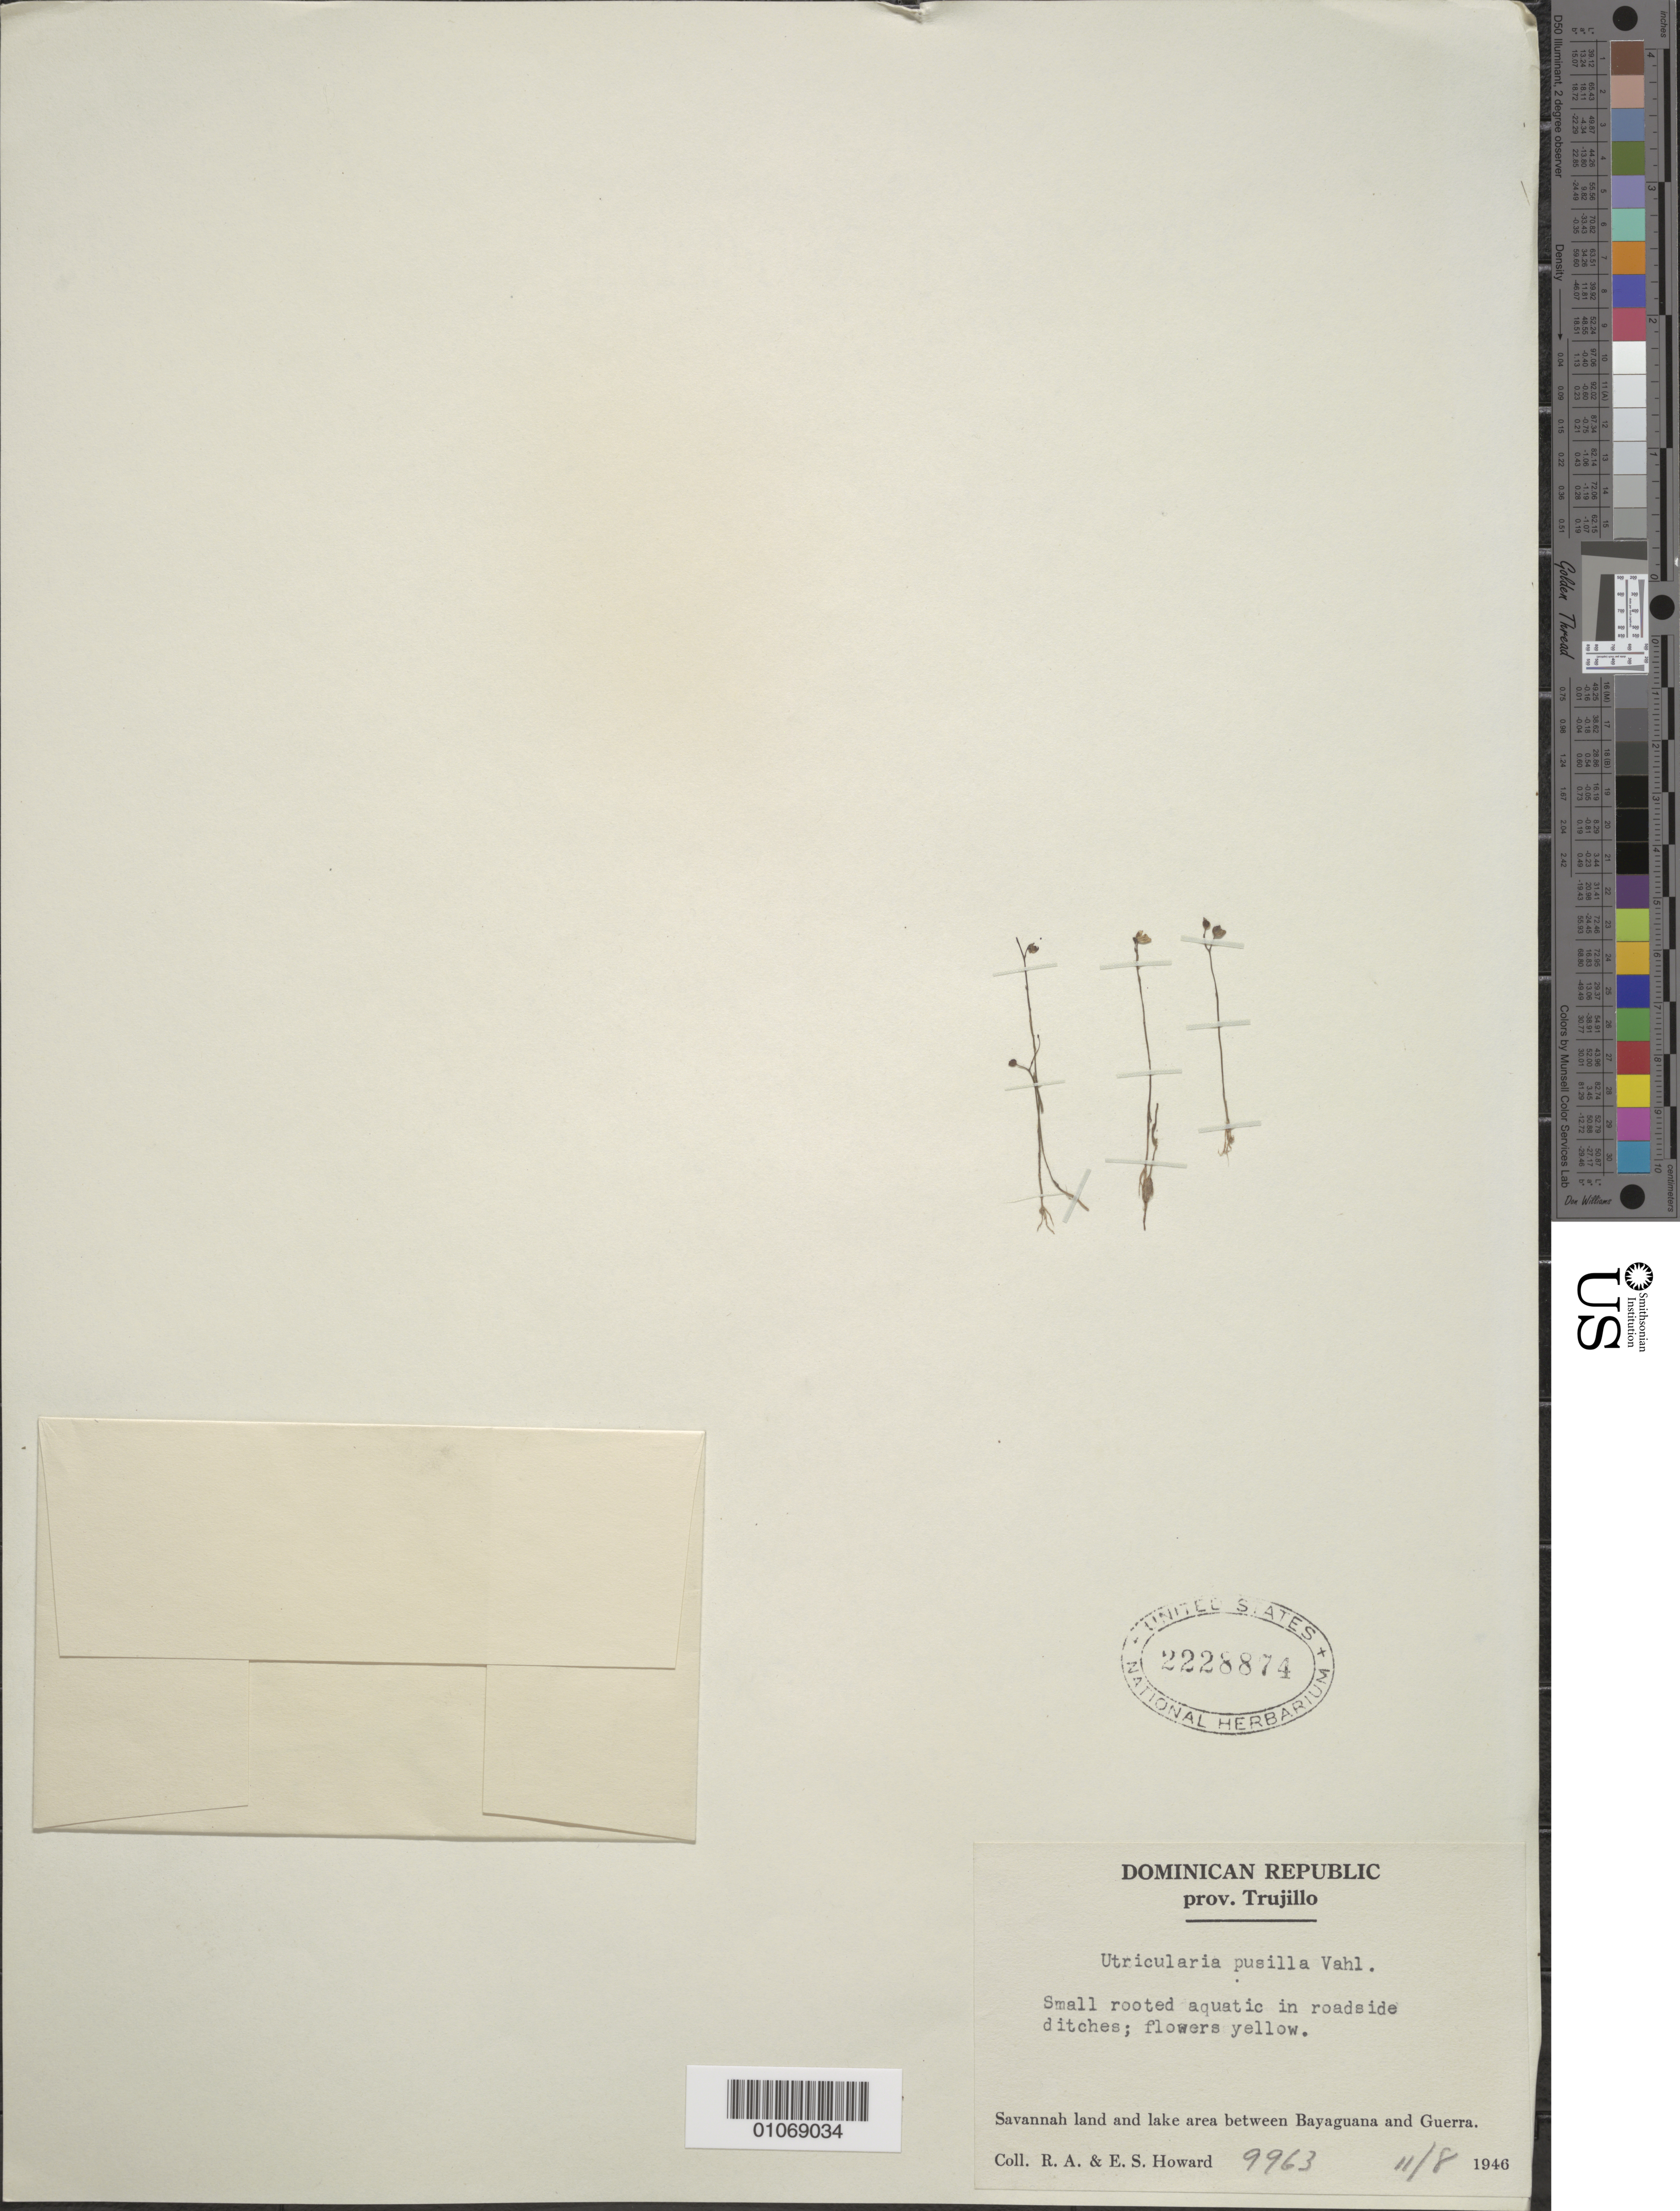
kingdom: Plantae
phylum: Tracheophyta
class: Magnoliopsida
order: Lamiales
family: Lentibulariaceae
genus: Utricularia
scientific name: Utricularia pusilla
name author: Vahl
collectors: R. A. Howard & E. S. Howard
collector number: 9963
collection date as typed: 11 Aug 1946 or 08 Nov 1946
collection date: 1946-08-11 or 1946-11-08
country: Dominican Republic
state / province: San Cristóbal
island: Hispaniola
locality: Savanna land and lake area between Bayaguana and Guerra in roadside ditches.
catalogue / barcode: US 2228874